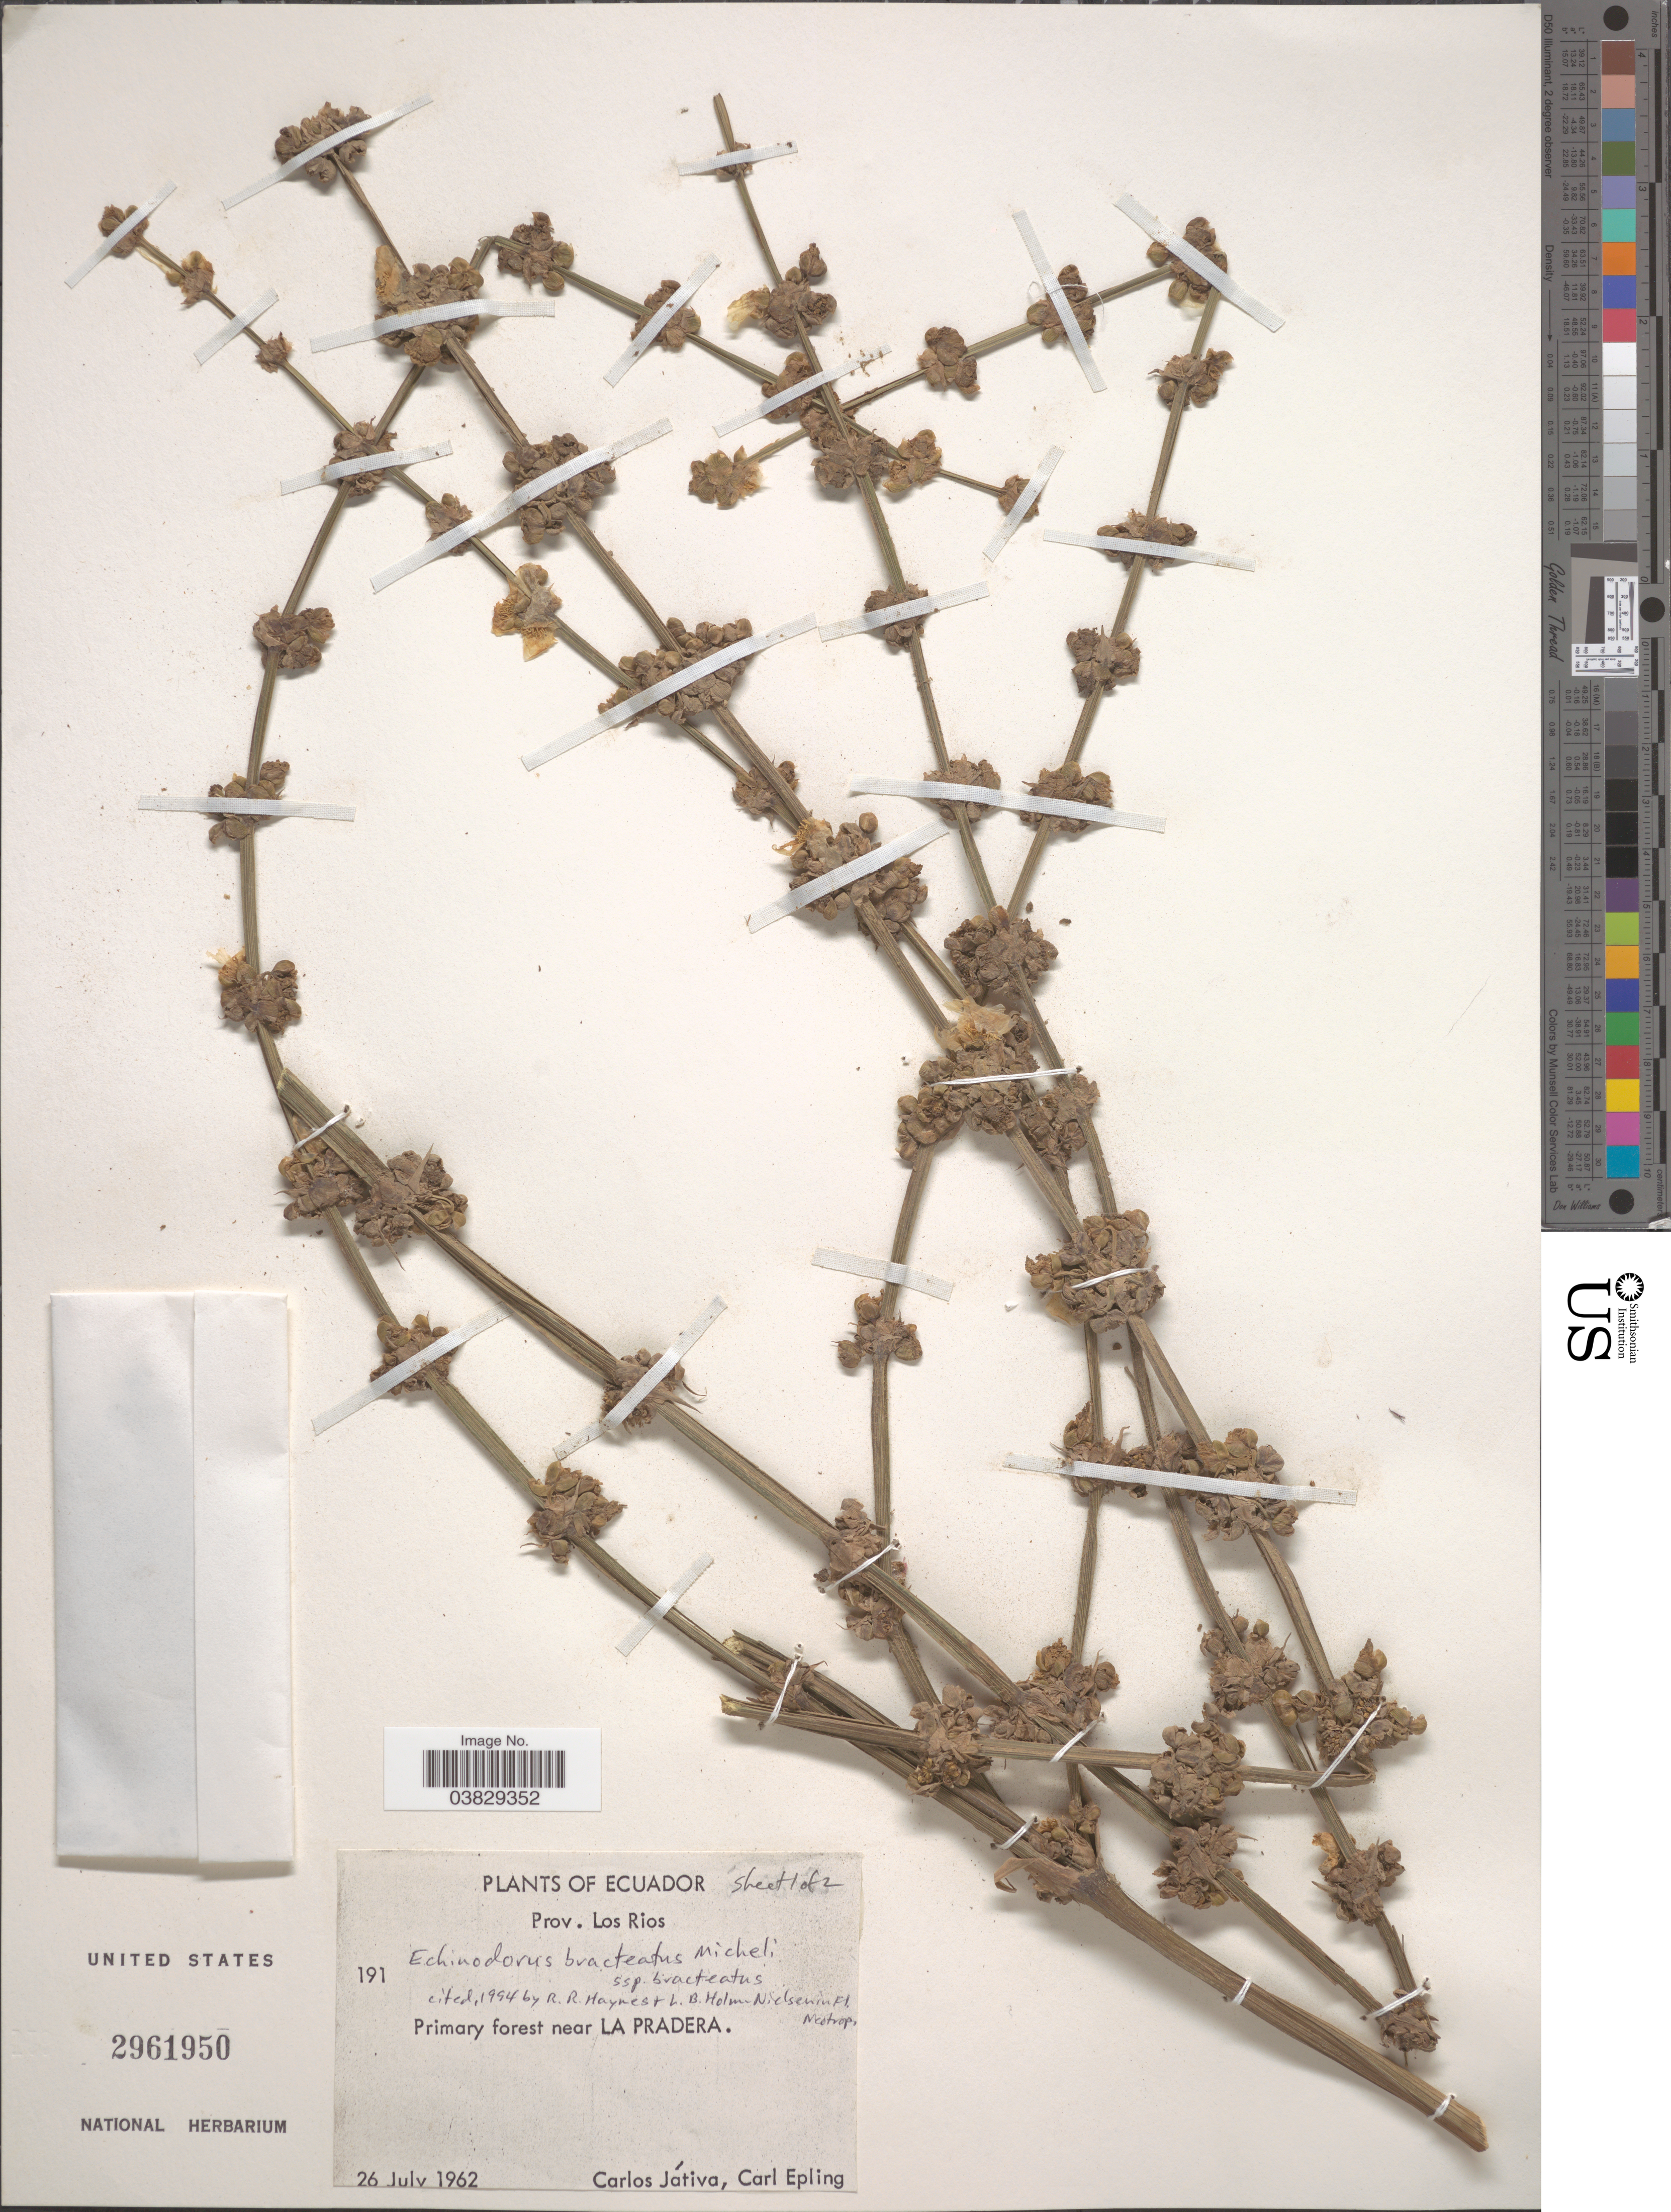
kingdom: Plantae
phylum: Tracheophyta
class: Liliopsida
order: Alismatales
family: Alismataceae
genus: Echinodorus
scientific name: Echinodorus bracteatus var. bracteatus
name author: Micheli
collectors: C. D. Játiva & C. C. Epling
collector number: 191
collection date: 1962-07-26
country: Ecuador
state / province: Los Ríos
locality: Primary forest near La Pradera.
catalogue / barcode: US 2961950